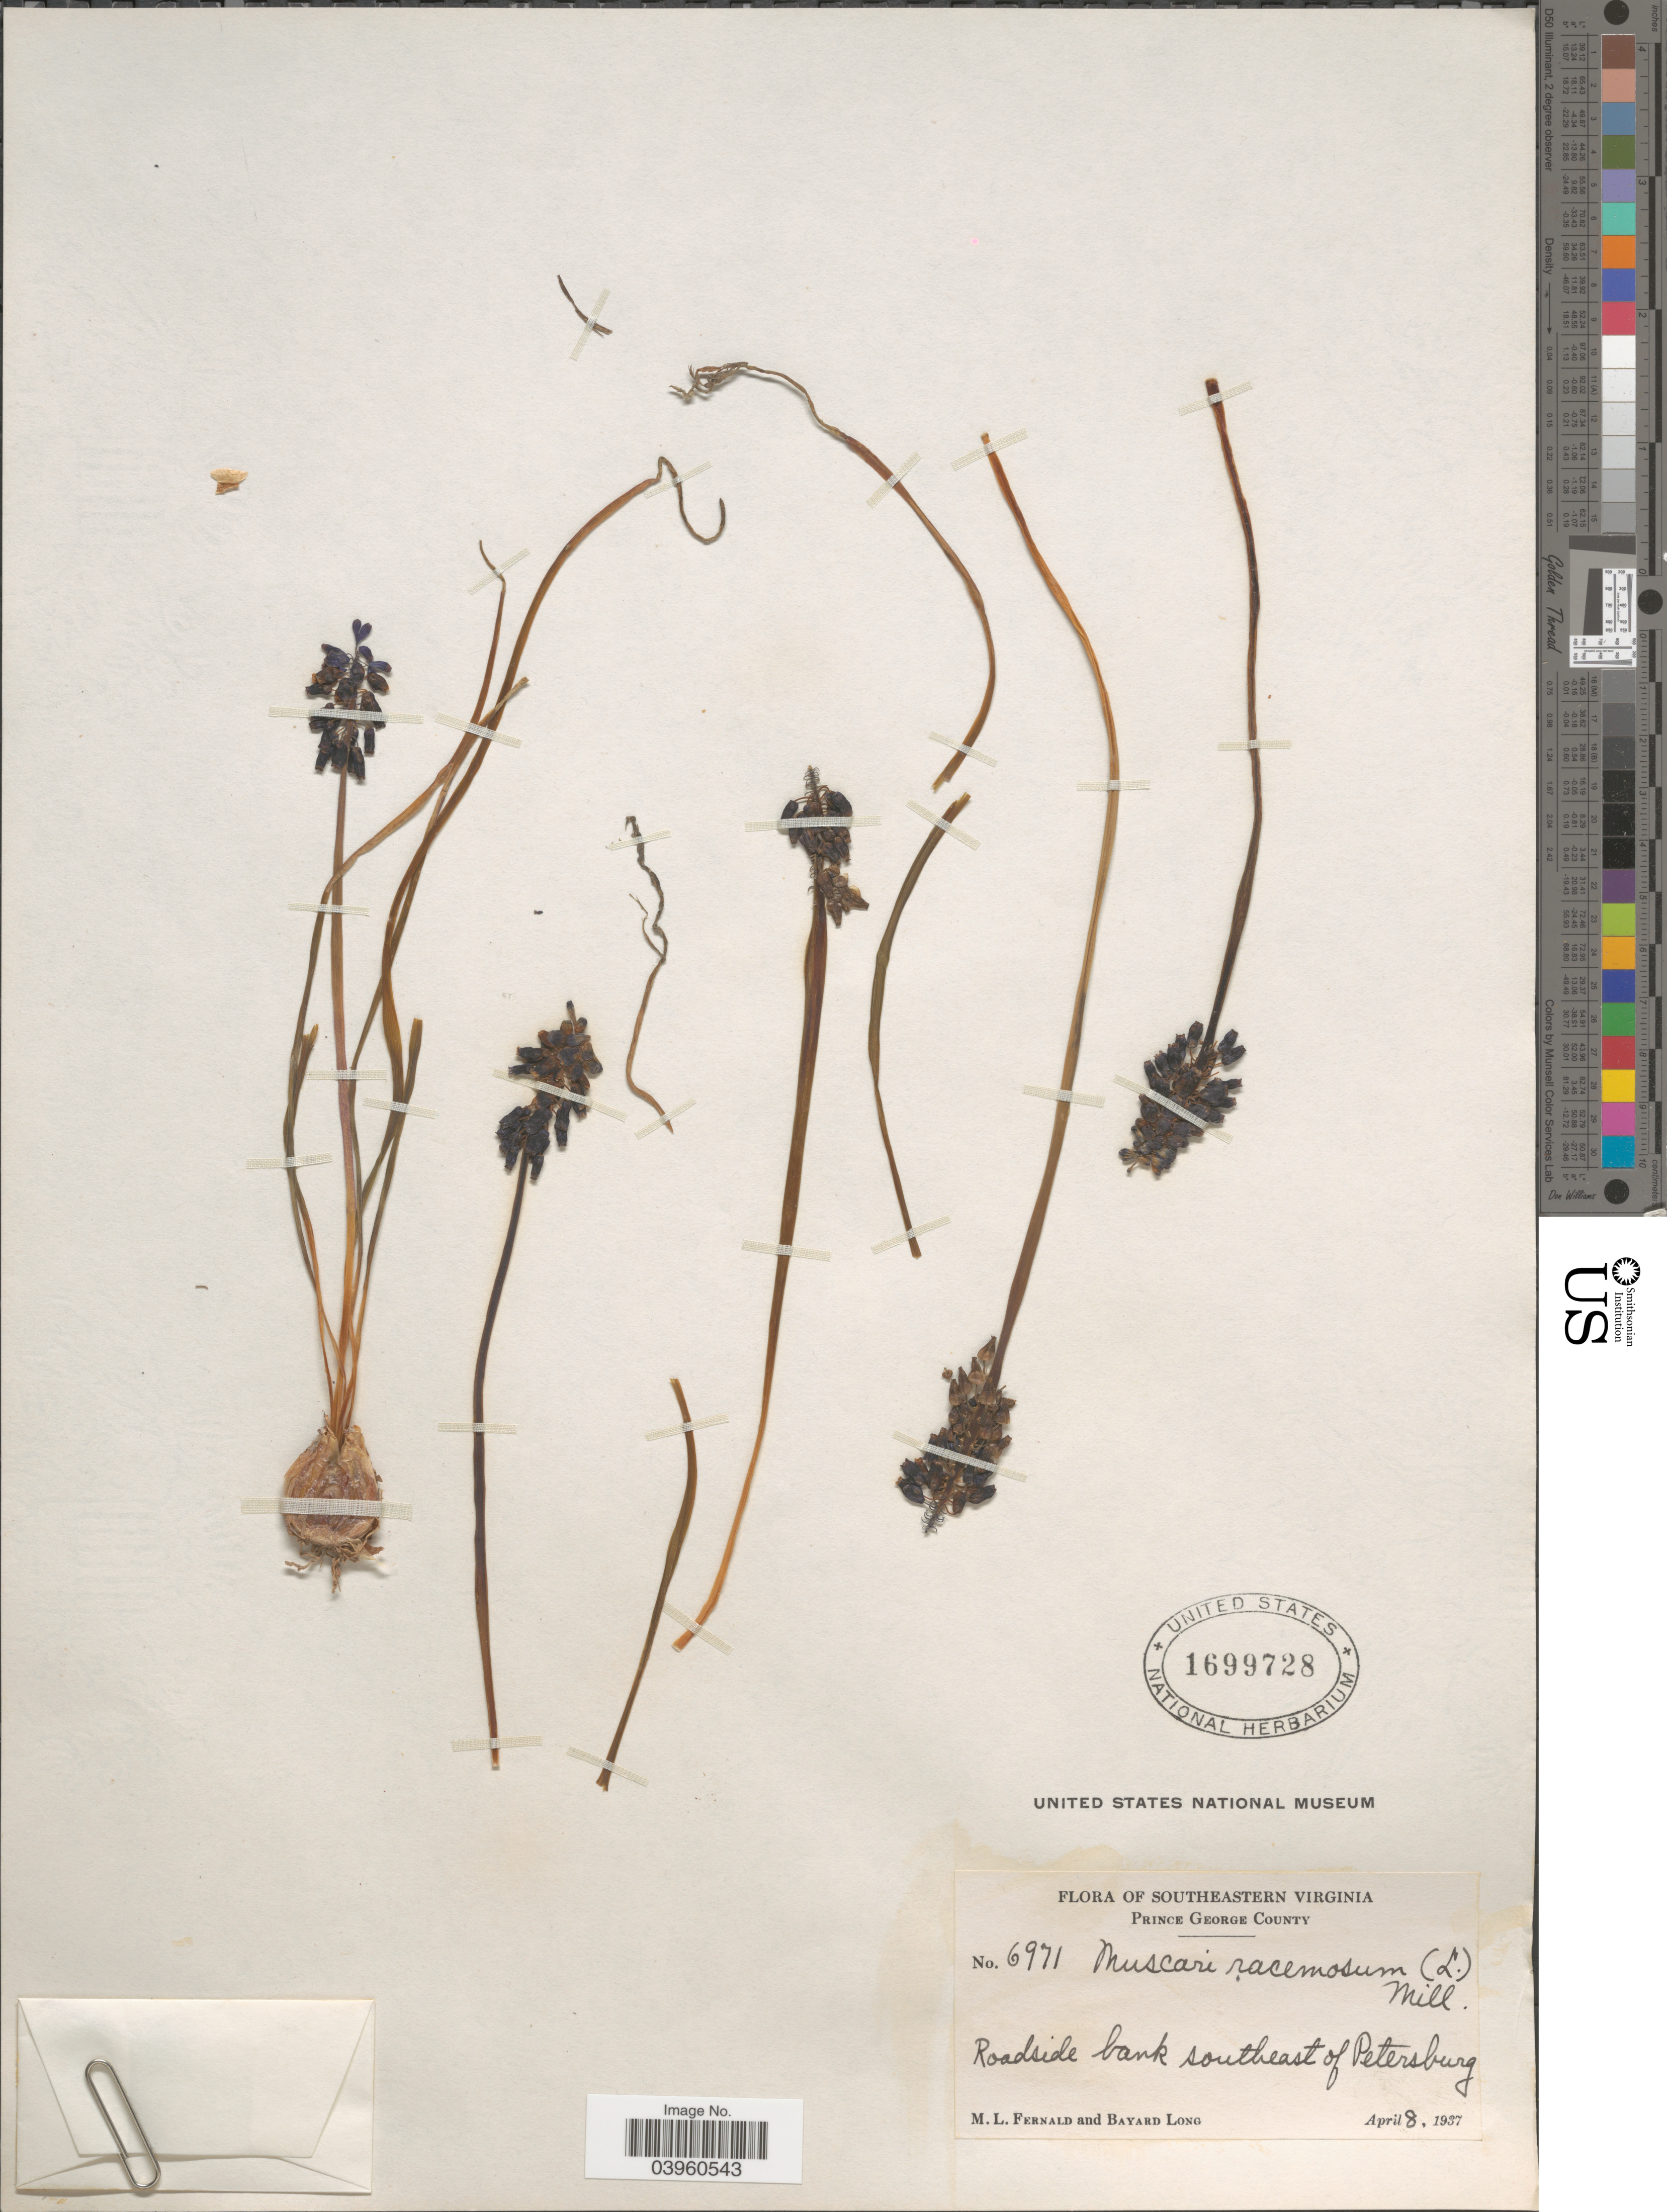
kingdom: Plantae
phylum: Tracheophyta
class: Liliopsida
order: Asparagales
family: Asparagaceae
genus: Muscari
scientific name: Muscari racemosum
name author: (L.) Mill.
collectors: M. L. Fernald & B. Long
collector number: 6971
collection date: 1937-04-08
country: United States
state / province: Virginia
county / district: Prince George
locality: Southeastern Virginia. Prince George County. Roadside bank southeast of Petersburg.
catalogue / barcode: US 1699728